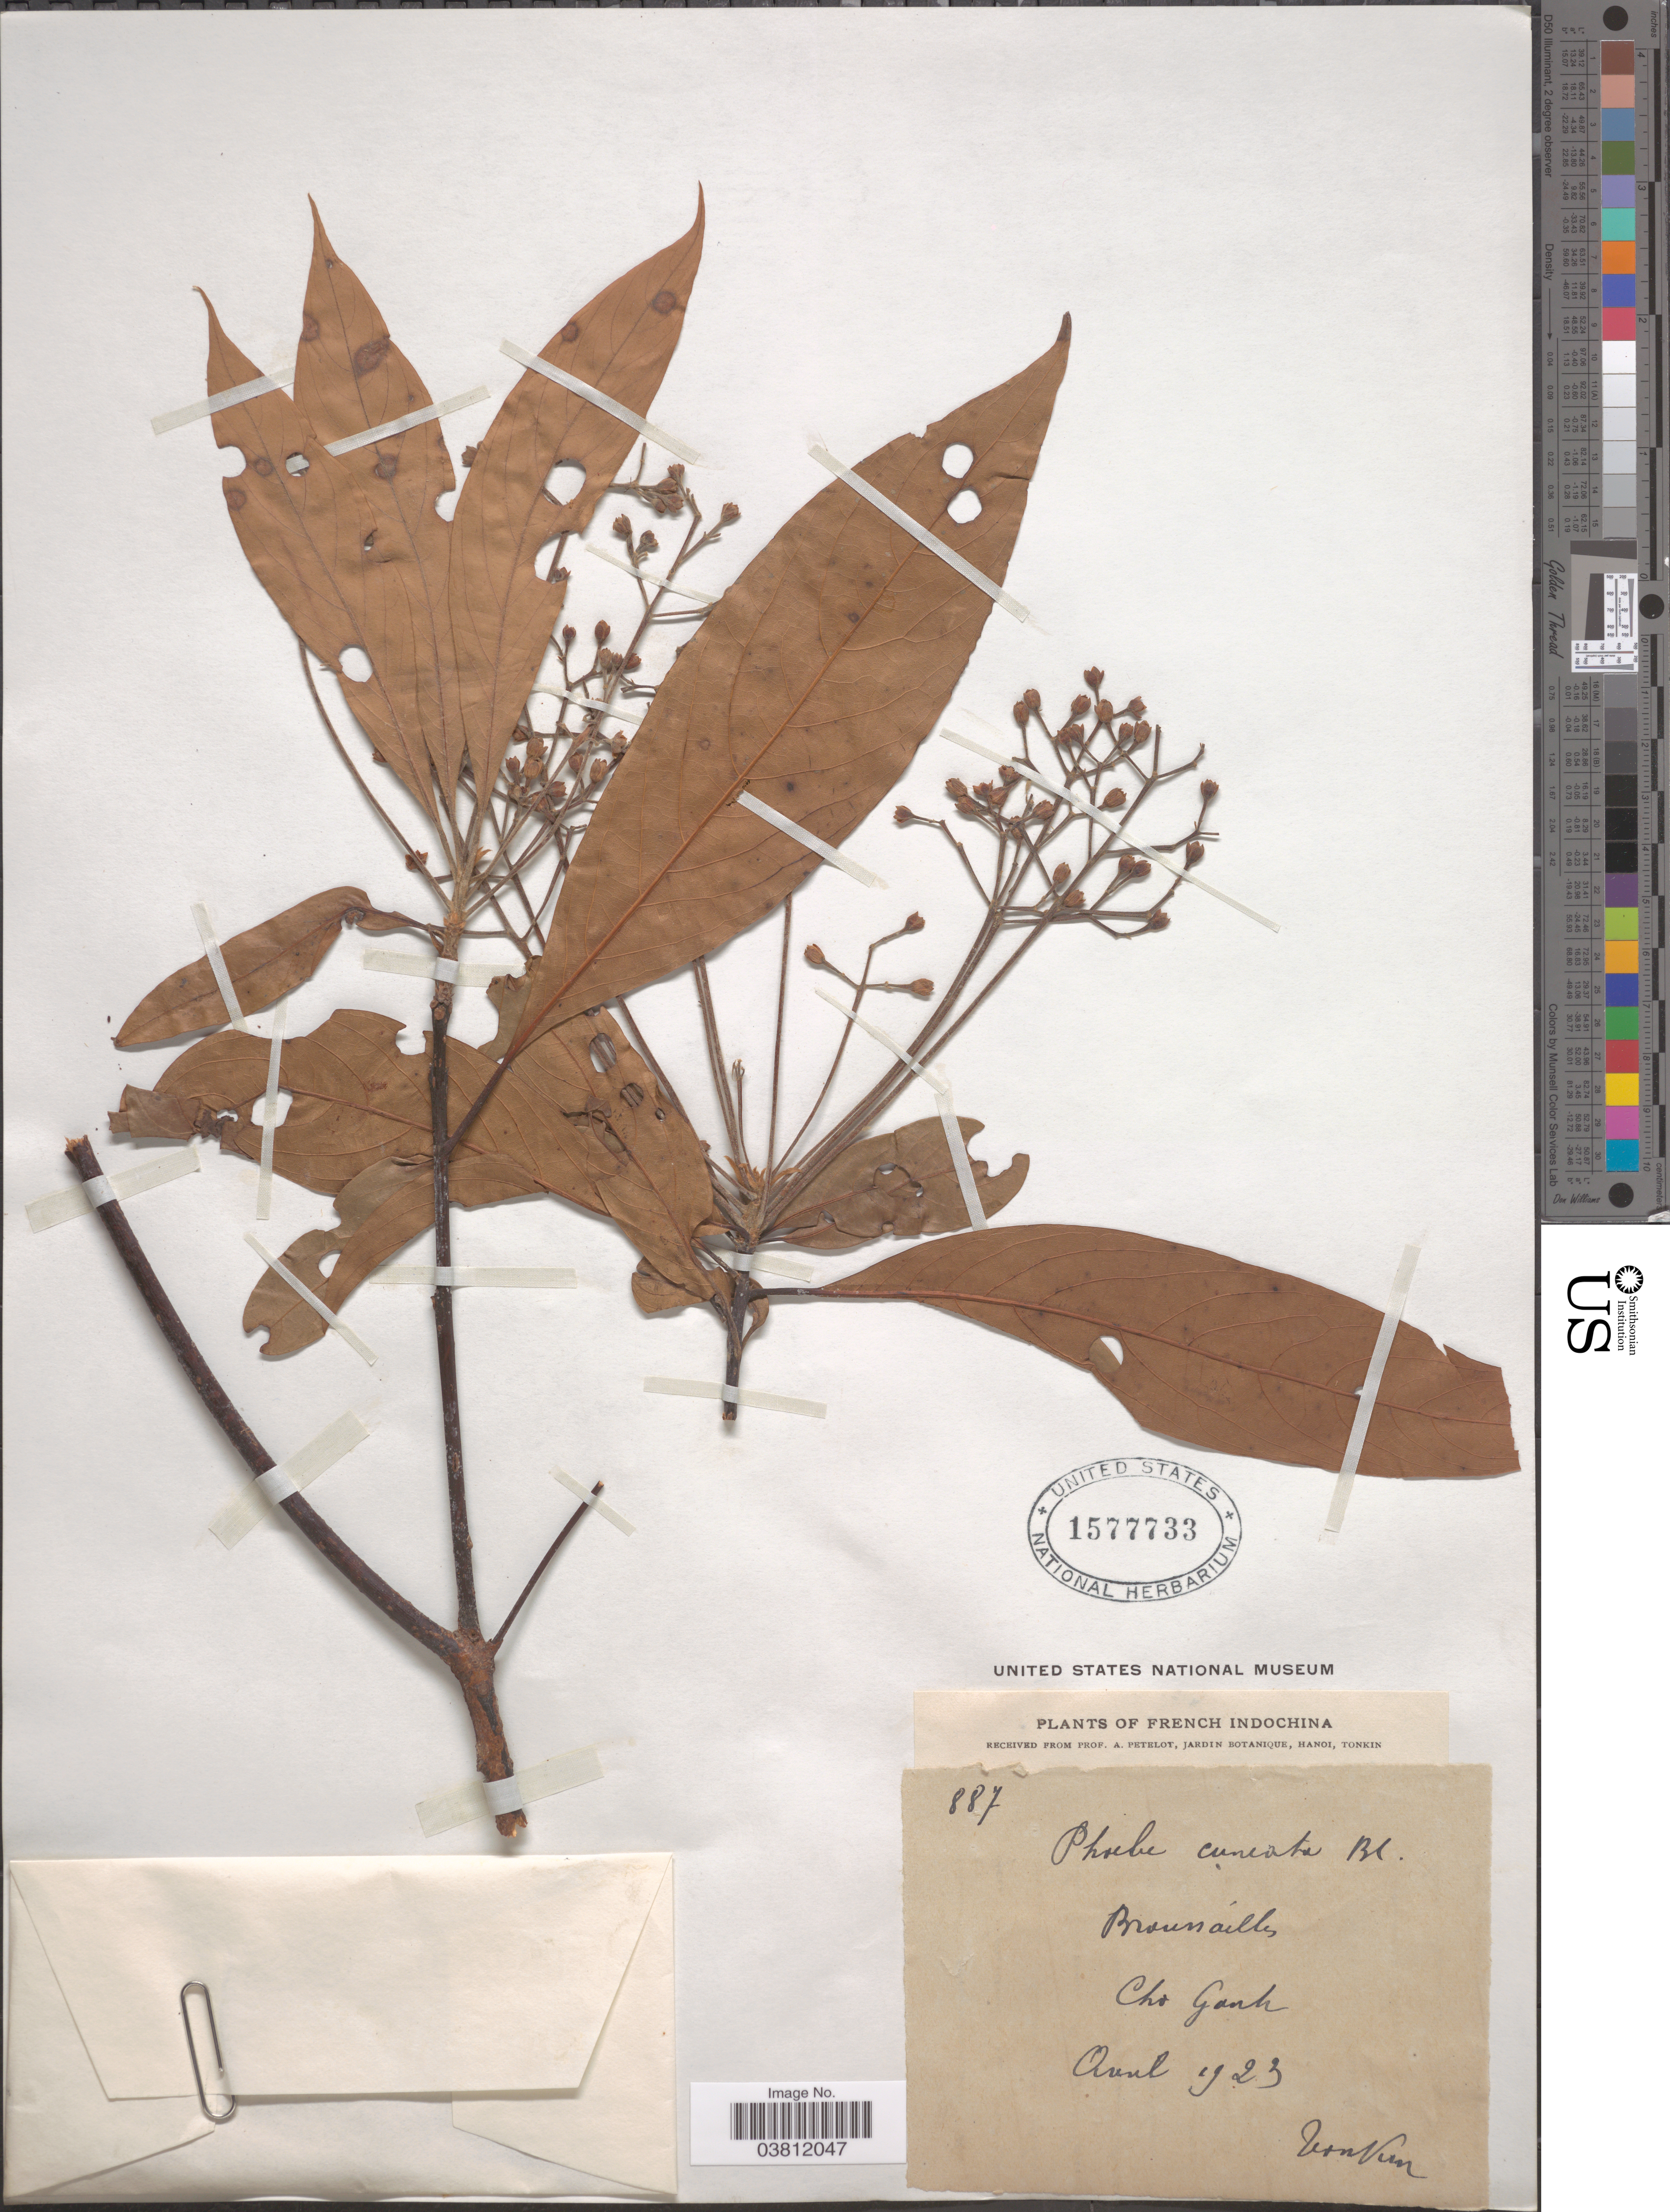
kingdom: Plantae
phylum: Tracheophyta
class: Magnoliopsida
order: Laurales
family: Lauraceae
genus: Phoebe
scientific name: Phoebe macrophylla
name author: Blume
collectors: P. A. Pételot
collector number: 887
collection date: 1923-08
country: Vietnam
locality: French Indochina. Broussailles. Cho Ganh.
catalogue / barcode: US 1577733